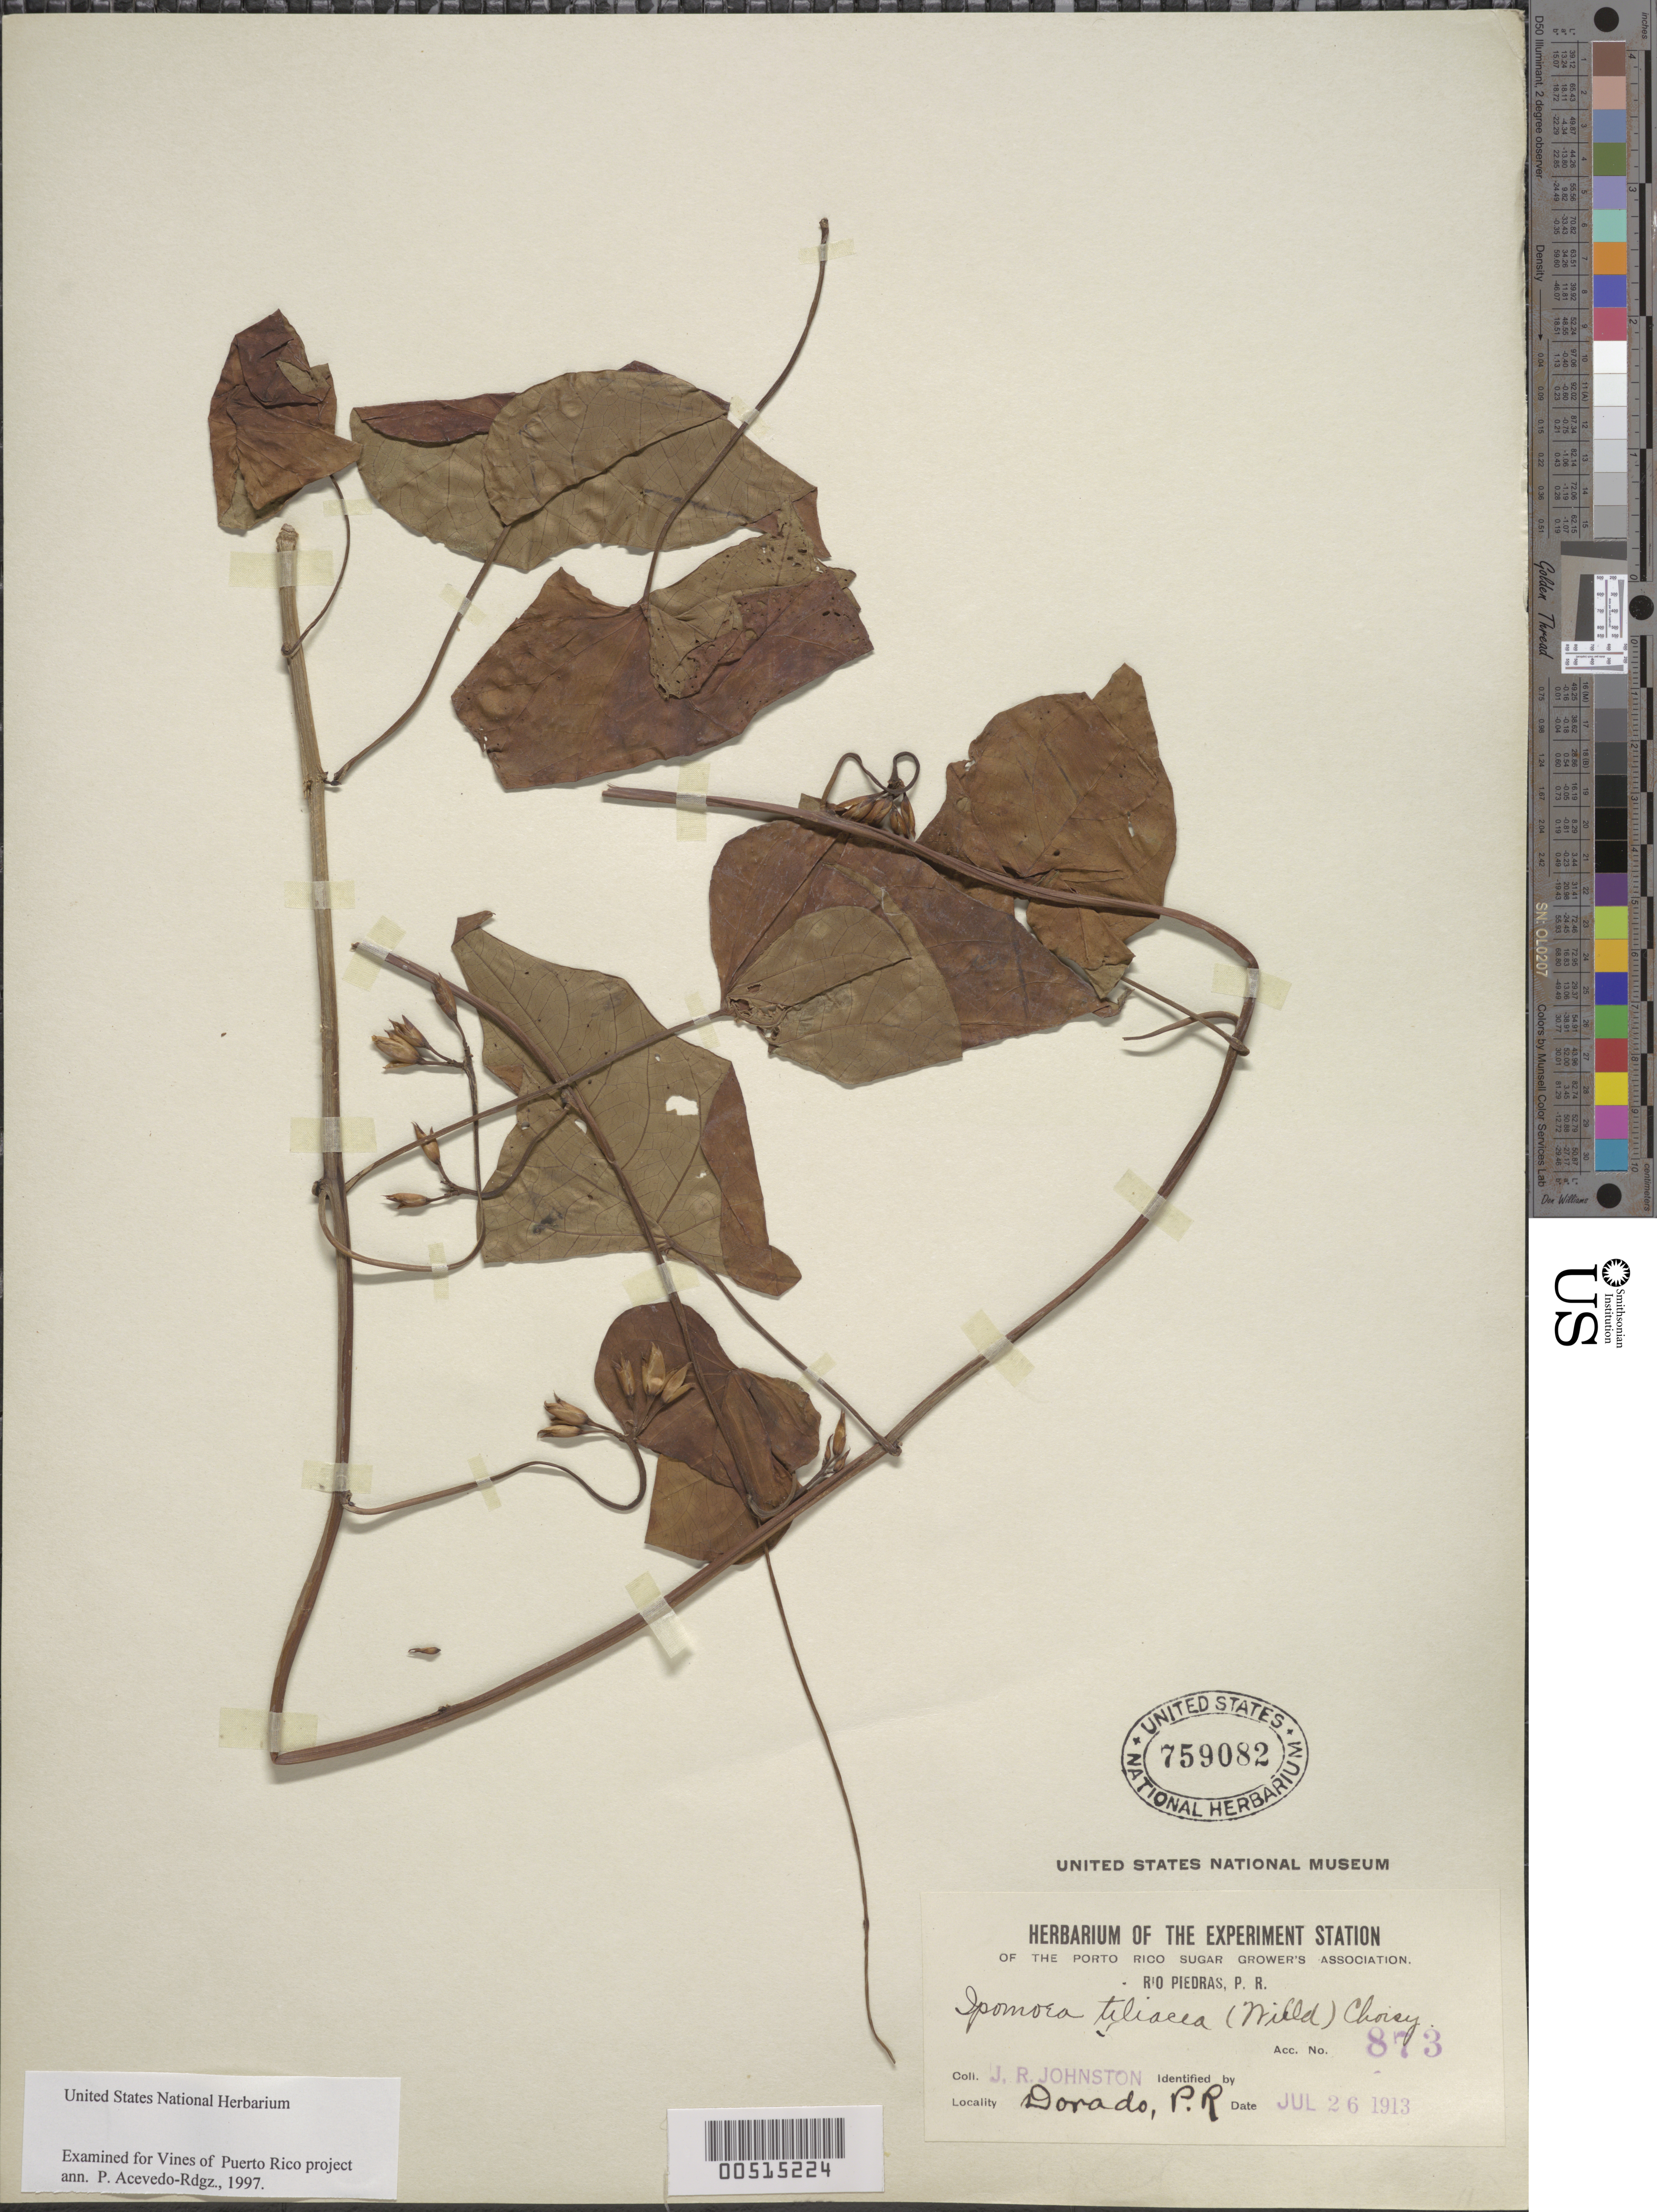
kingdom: Plantae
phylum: Tracheophyta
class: Magnoliopsida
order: Solanales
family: Convolvulaceae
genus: Ipomoea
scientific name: Ipomoea tiliacea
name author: (Willd.) Choisy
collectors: J. Johnston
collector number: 873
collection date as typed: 26 Jul 1913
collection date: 1913-07-26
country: Puerto Rico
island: Greater Antilles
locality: Dorado.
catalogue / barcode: US 759082